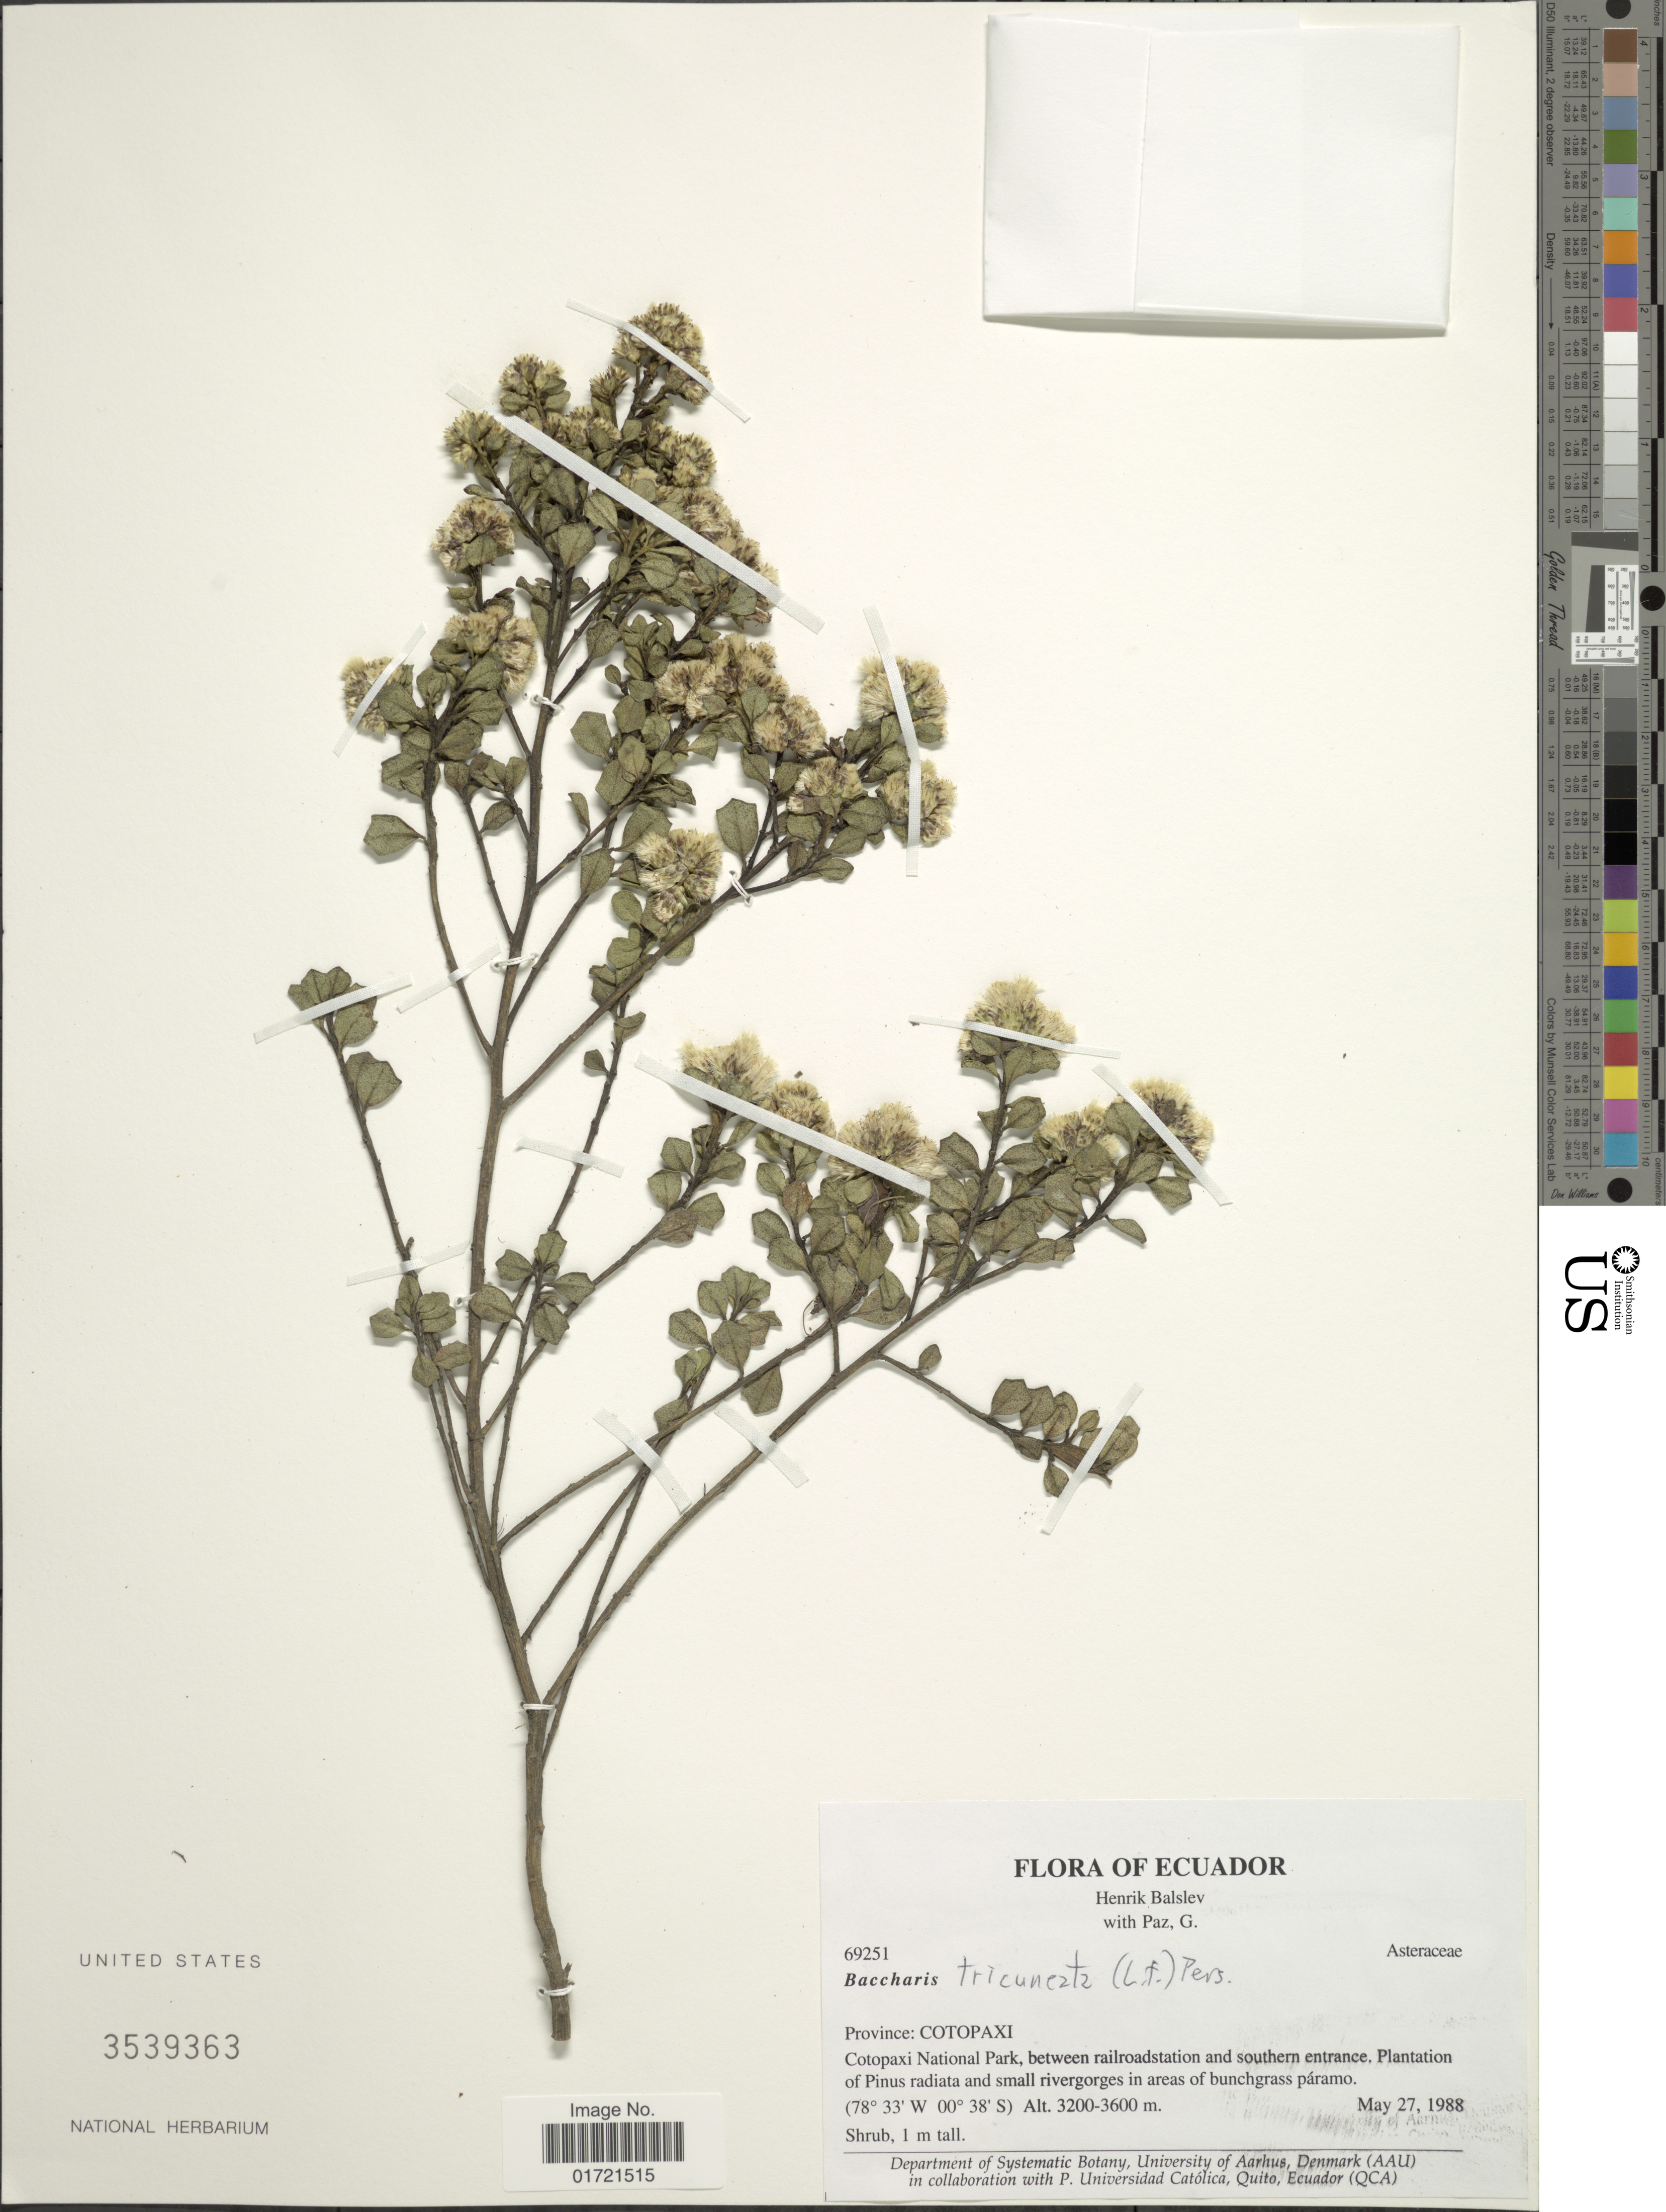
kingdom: Plantae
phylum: Tracheophyta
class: Magnoliopsida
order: Asterales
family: Asteraceae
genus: Baccharis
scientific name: Baccharis tricuneata var. variifolia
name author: (Hieron.) Cuatrec.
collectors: H. Balslev & G. Paz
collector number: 69251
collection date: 1988-05-27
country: Ecuador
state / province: Cotopaxi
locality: Cotopaxi National Park, between railroadstation and southern entrance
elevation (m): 3200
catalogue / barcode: US 3539363